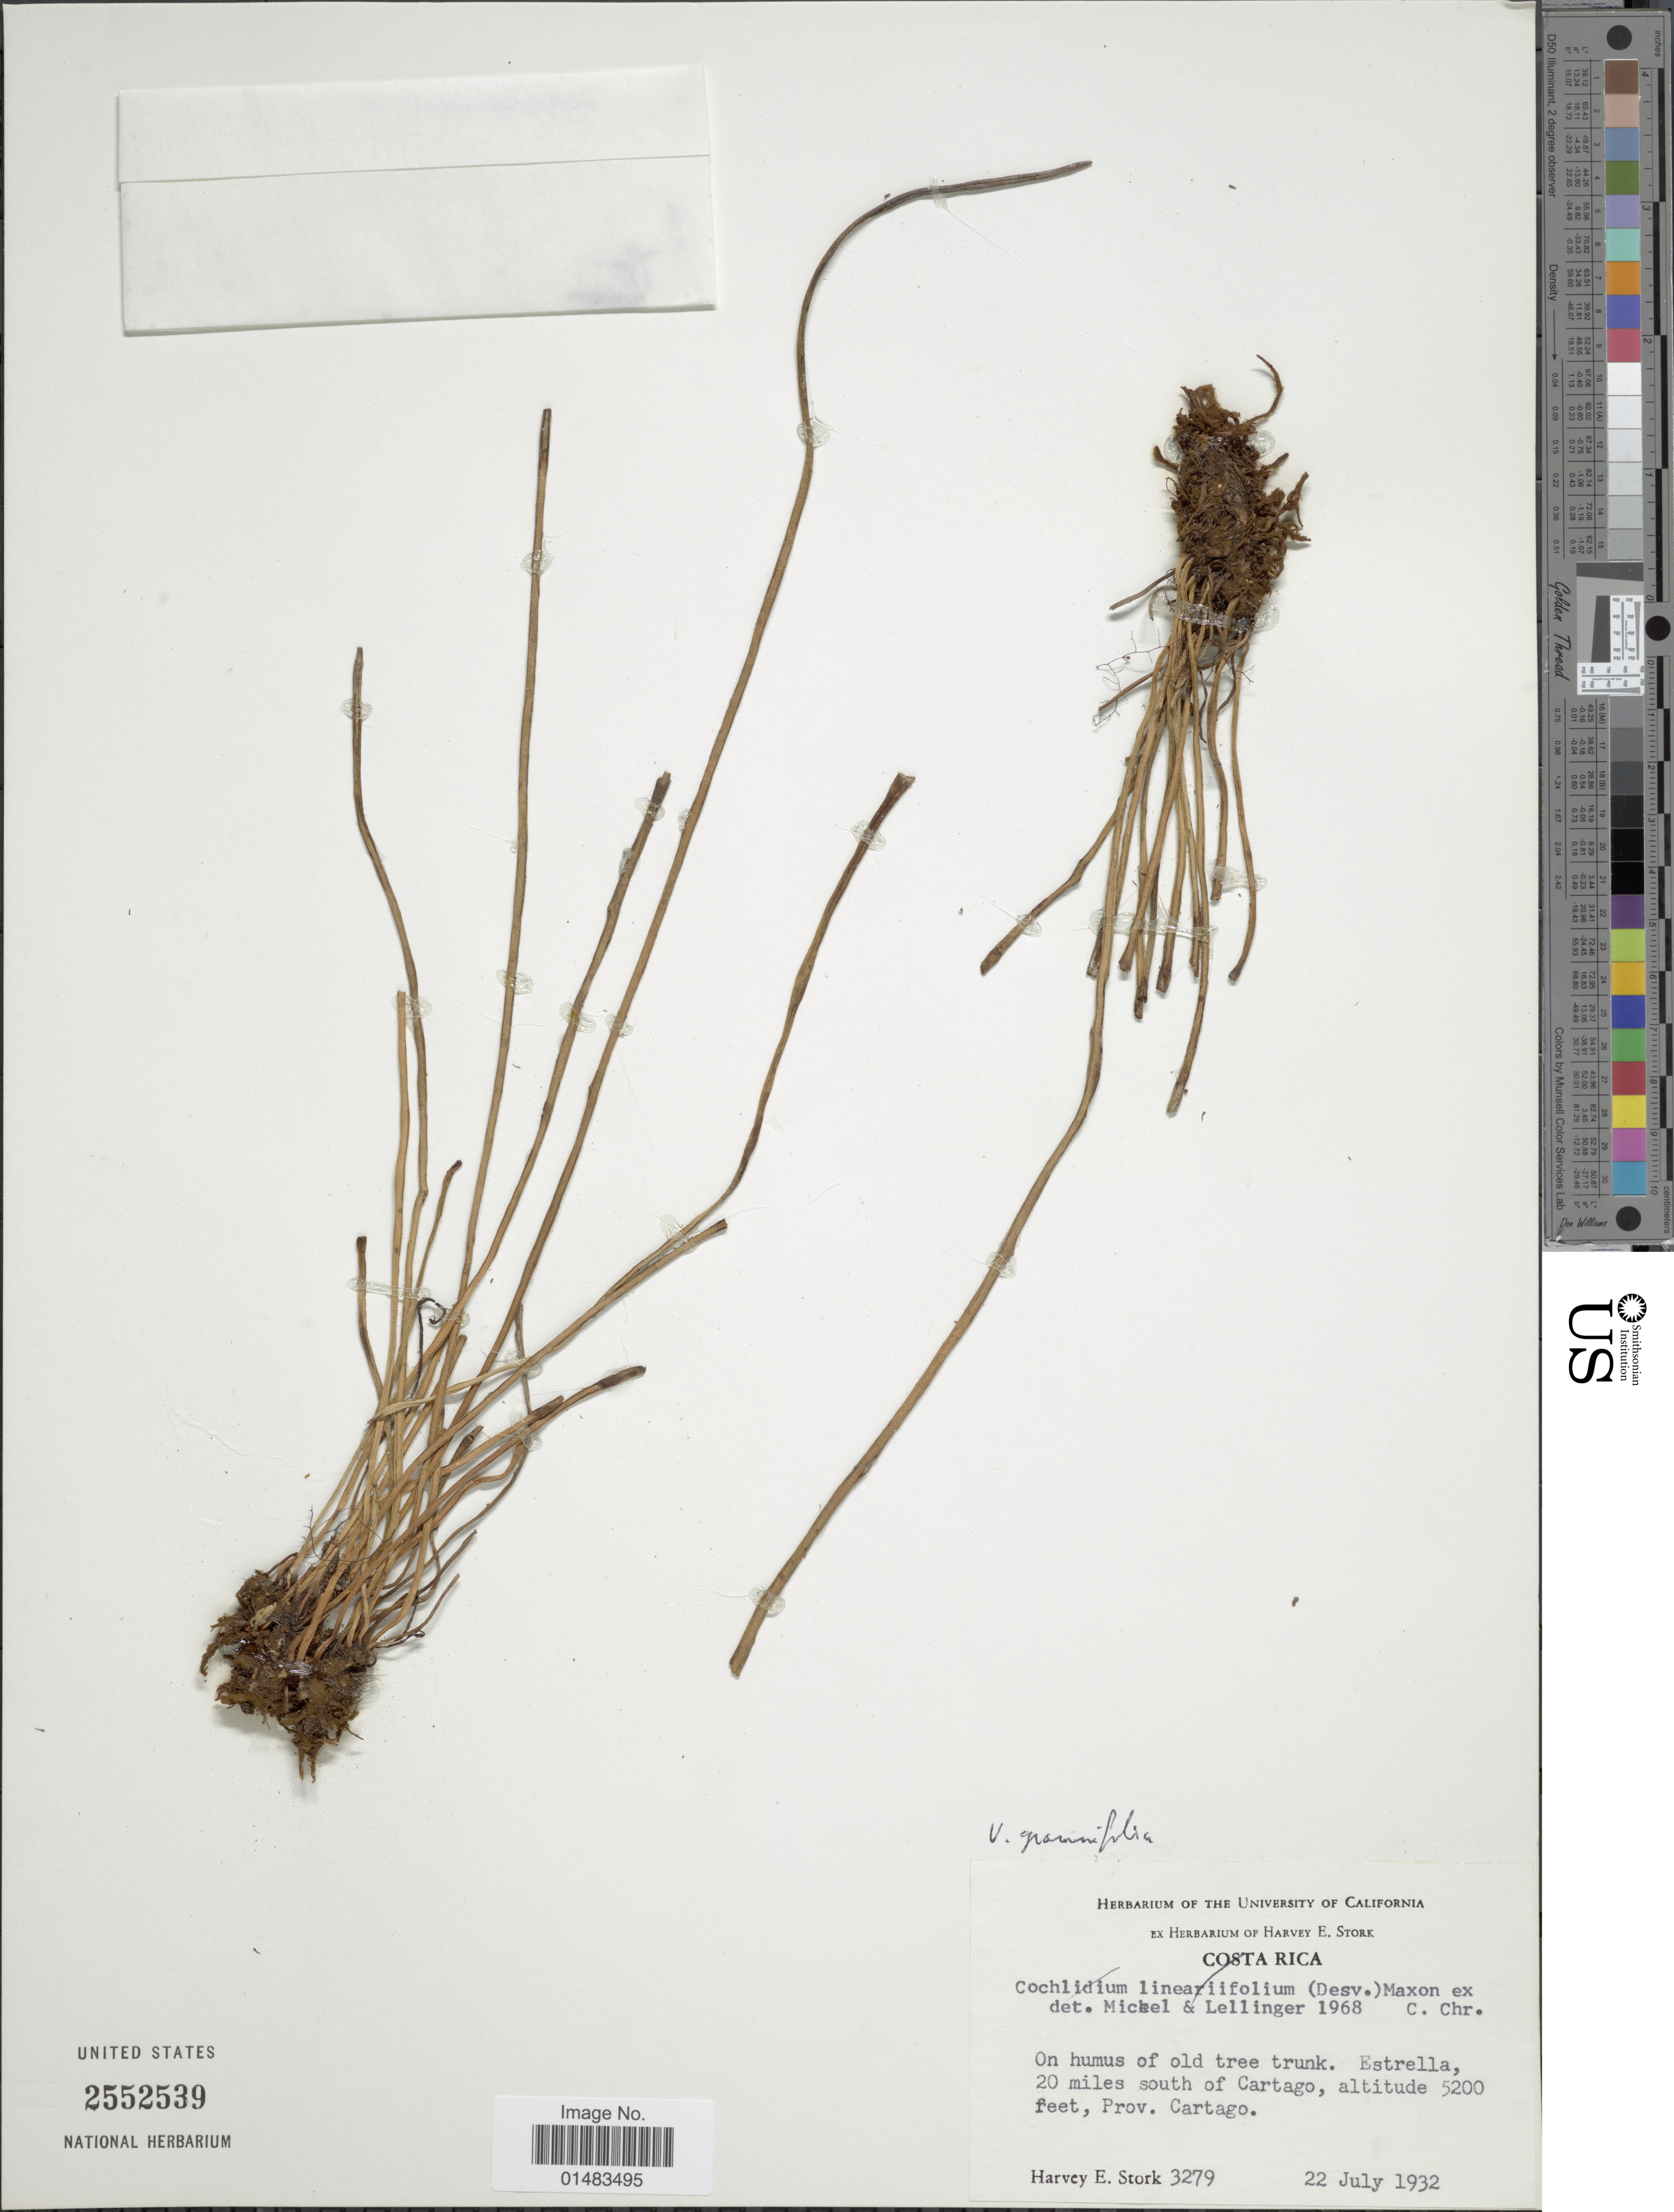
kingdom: Plantae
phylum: Tracheophyta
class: Polypodiopsida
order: Polypodiales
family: Pteridaceae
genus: Vittaria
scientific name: Vittaria graminifolia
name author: Kaulf.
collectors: H. E. Stork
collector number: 3279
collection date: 1932-07-22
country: Costa Rica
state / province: Cartago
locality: On humus of old tree trunk. Estrella, 20 miles south of Cartago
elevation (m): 1585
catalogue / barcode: US 2552539